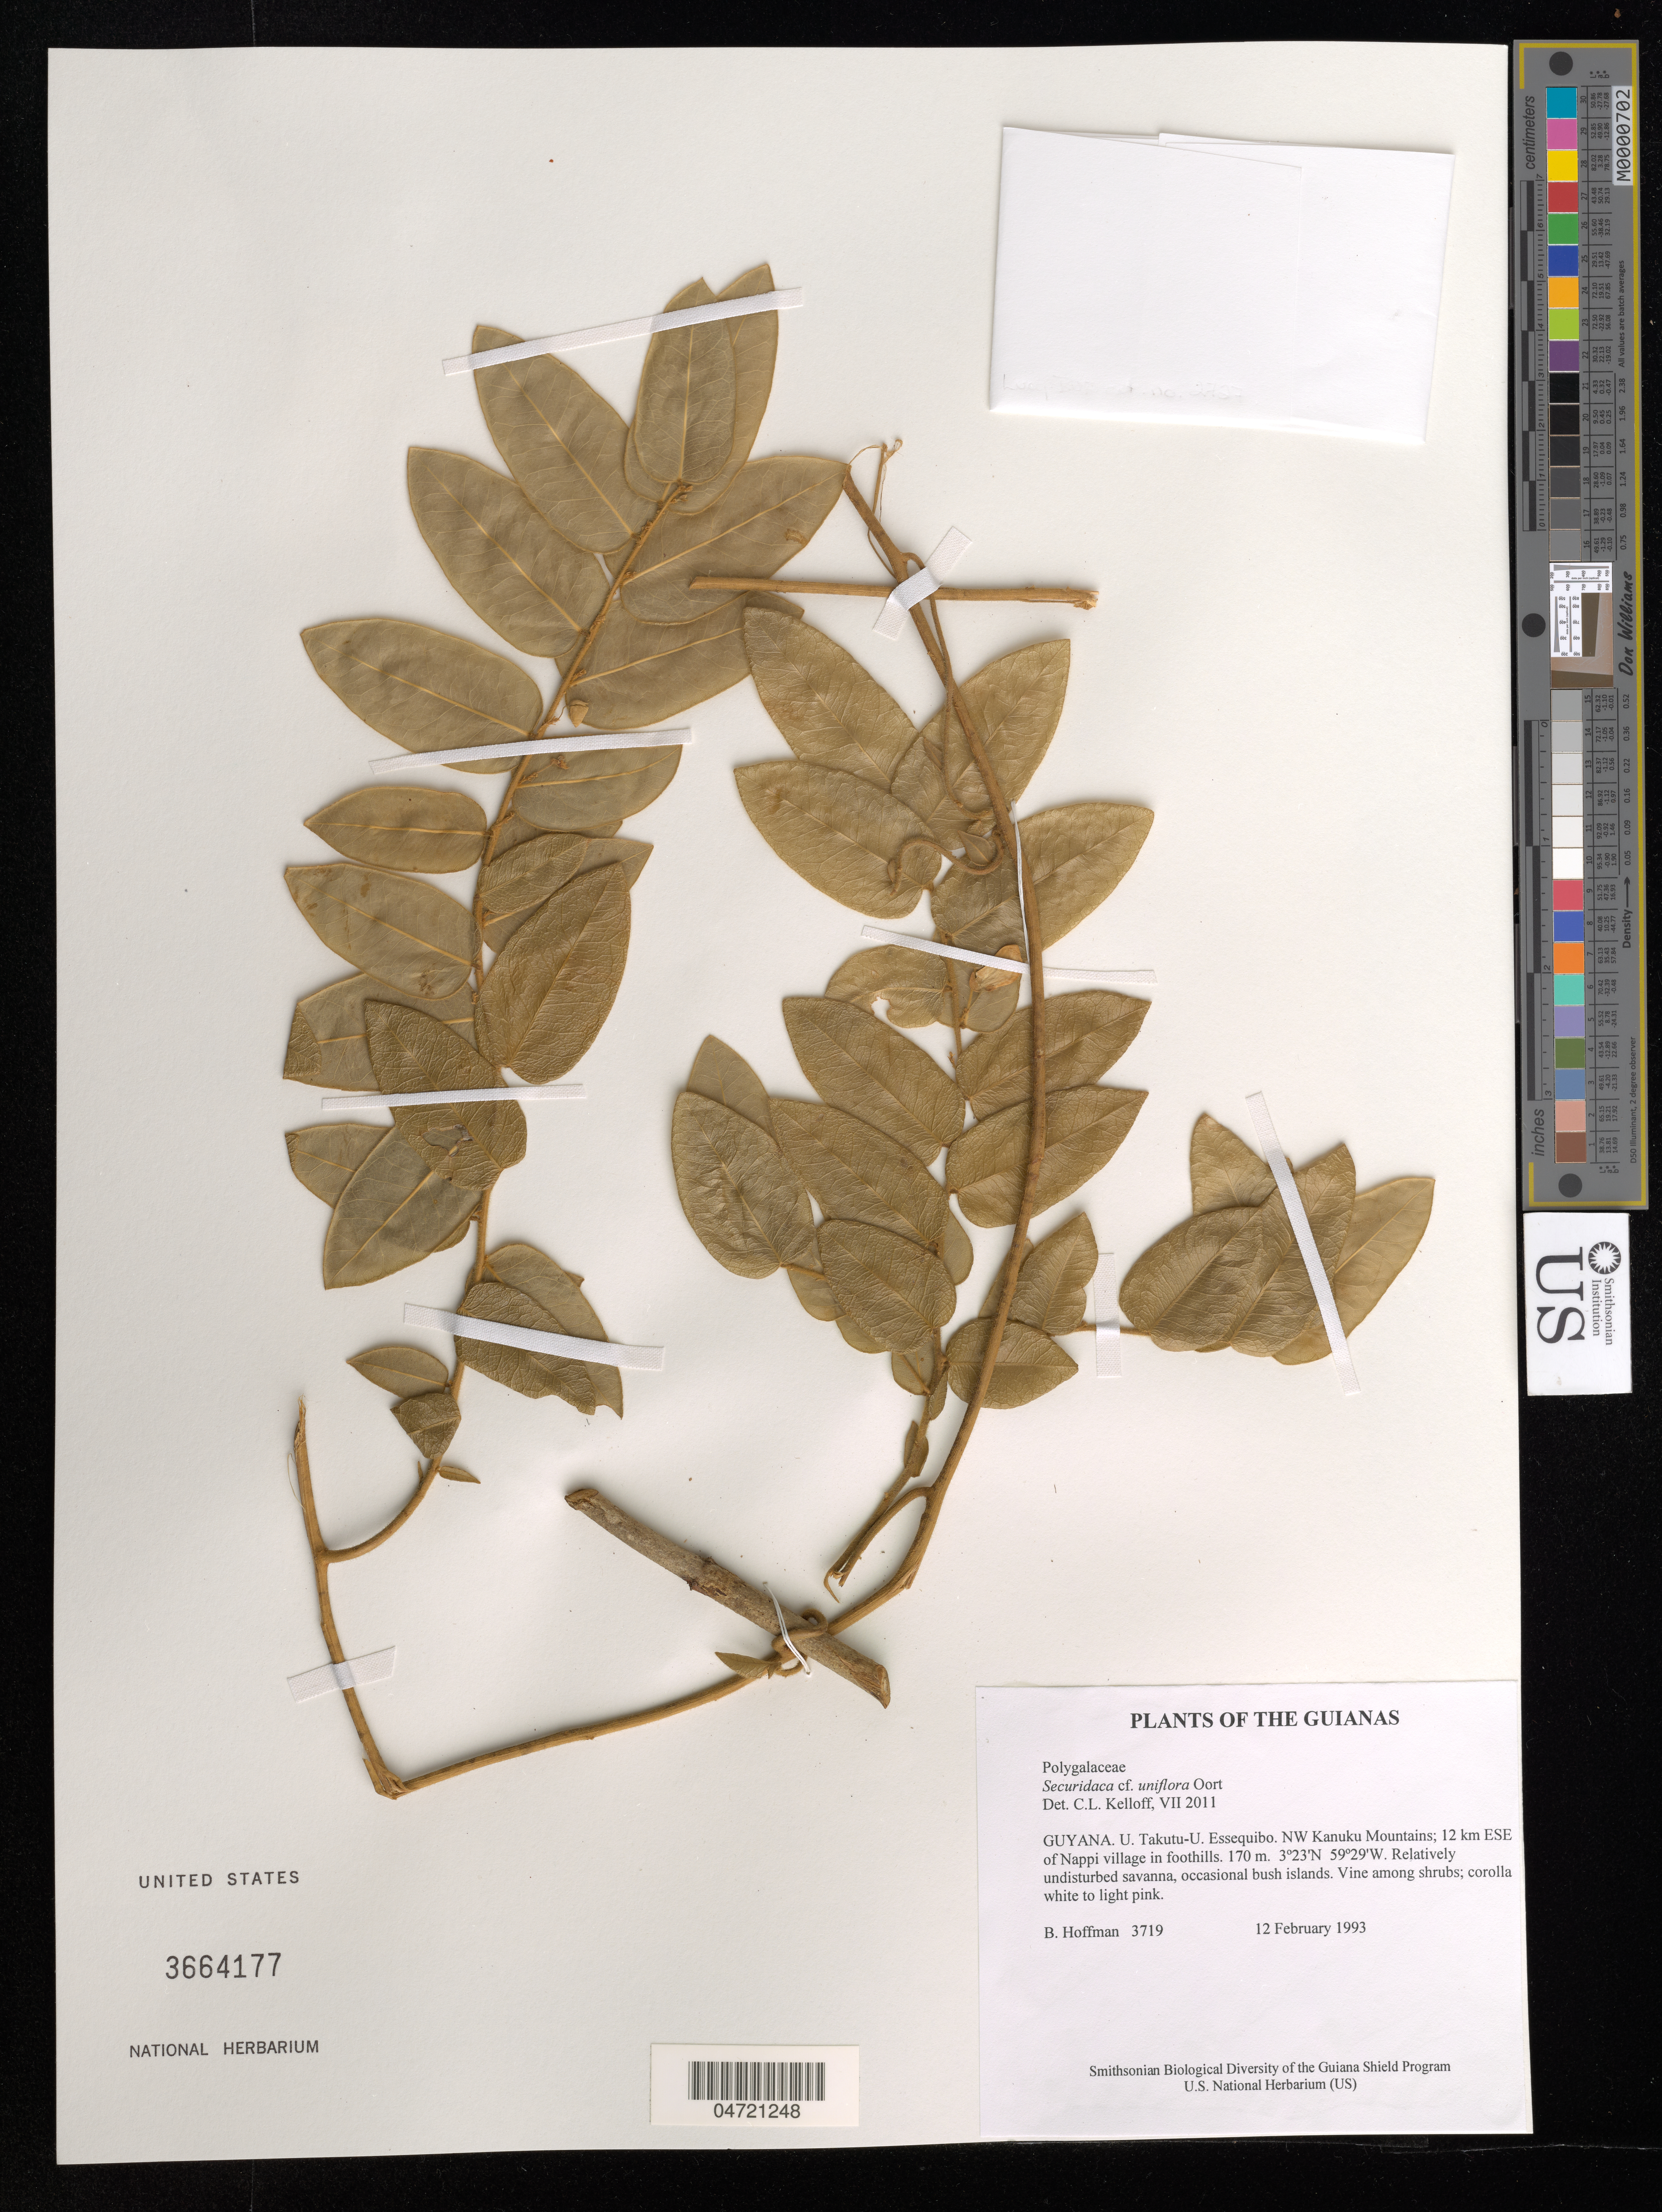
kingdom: Plantae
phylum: Tracheophyta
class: Magnoliopsida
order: Fabales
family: Polygalaceae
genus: Securidaca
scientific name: Securidaca uniflora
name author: Oort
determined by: Kelloff, Carol L., (US), Smithsonian Institution - National Museum of Natural History (UNITED STATES)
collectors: B. Hoffman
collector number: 3719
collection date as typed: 12 February 1993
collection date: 1993-02-12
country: Guyana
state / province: U. Takutu-U. Essequibo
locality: NW Kanuku Mountains; 12 km ESE of Nappi village in foothills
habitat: Relatively undisturbed savanna, occasional bush islands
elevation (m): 170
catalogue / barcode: US 3664177